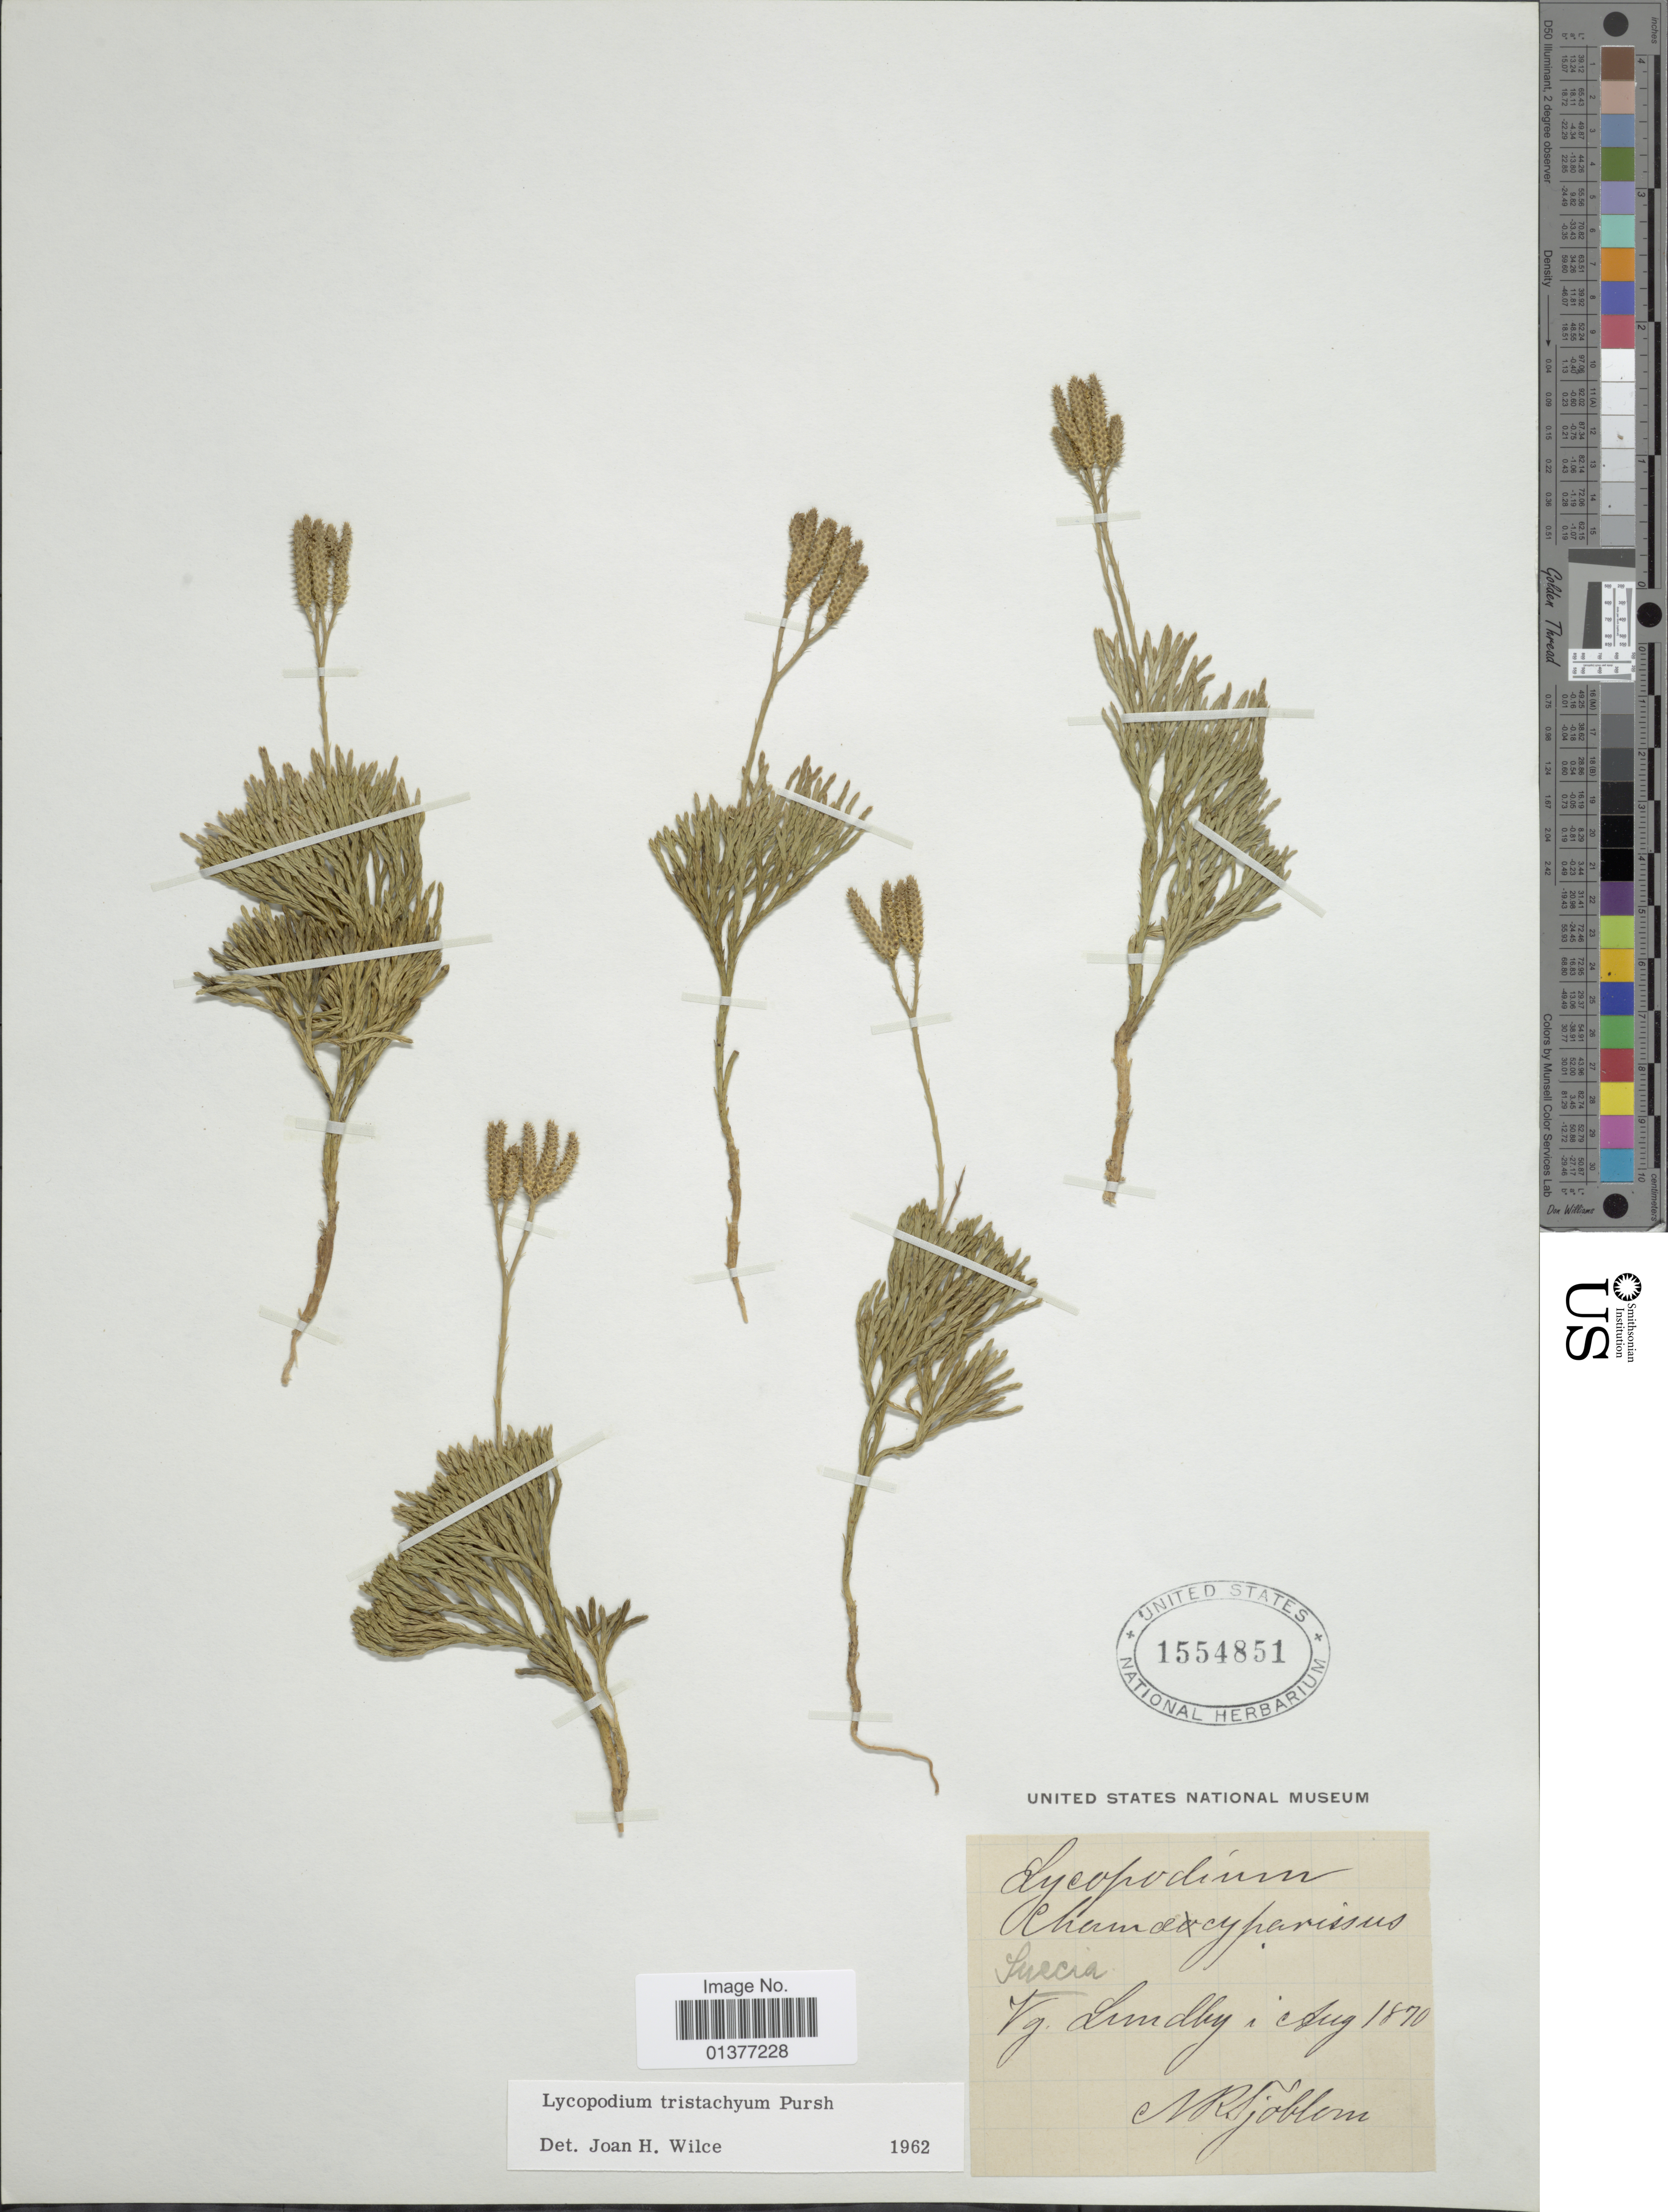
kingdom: Plantae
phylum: Tracheophyta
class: Lycopodiopsida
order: Lycopodiales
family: Lycopodiaceae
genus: Diphasiastrum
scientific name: Diphasiastrum tristachyum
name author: (Pursh) Holub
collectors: N. Sjoblom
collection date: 1870-08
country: Sweden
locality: Vg. Limdby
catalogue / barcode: US 1554851